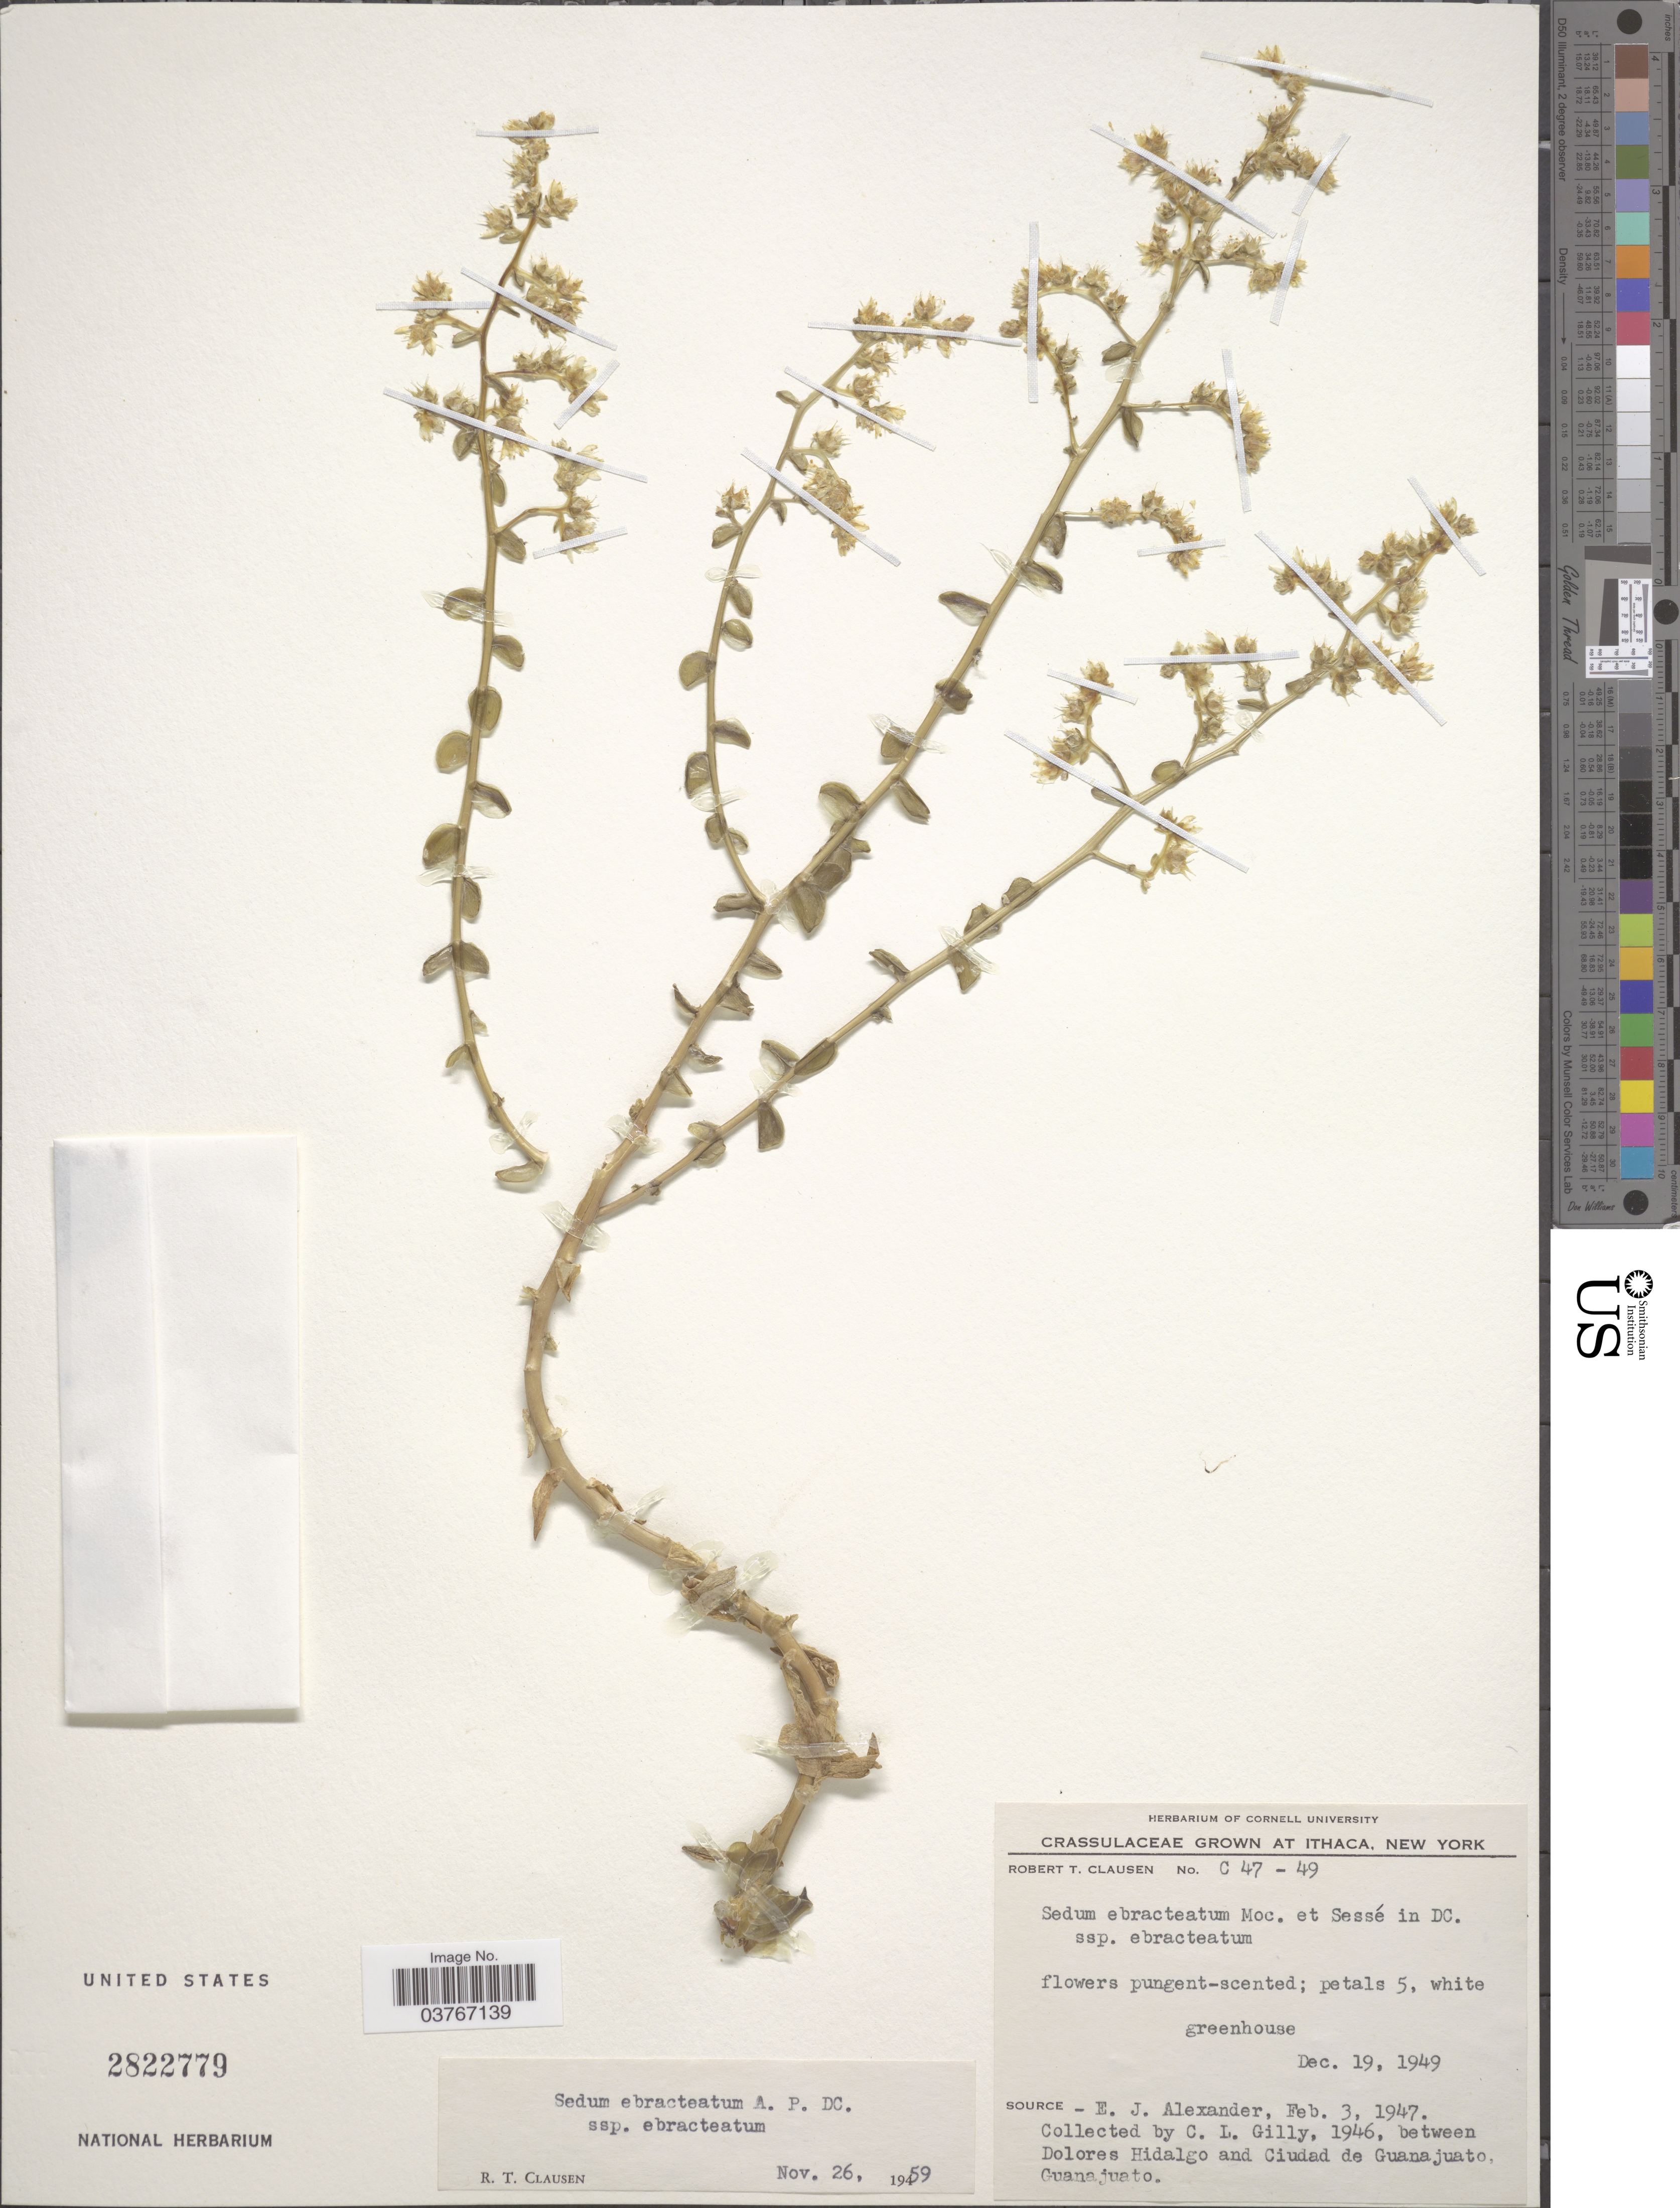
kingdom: Plantae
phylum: Tracheophyta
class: Magnoliopsida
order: Saxifragales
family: Crassulaceae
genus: Sedum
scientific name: Sedum ebracteatum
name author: Moc. & Sessé ex DC.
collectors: R. T. Clausen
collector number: C47-49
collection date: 1949-12-19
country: United States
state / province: New York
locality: Grown at Ithaca, greenhouse.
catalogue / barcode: US 2822779